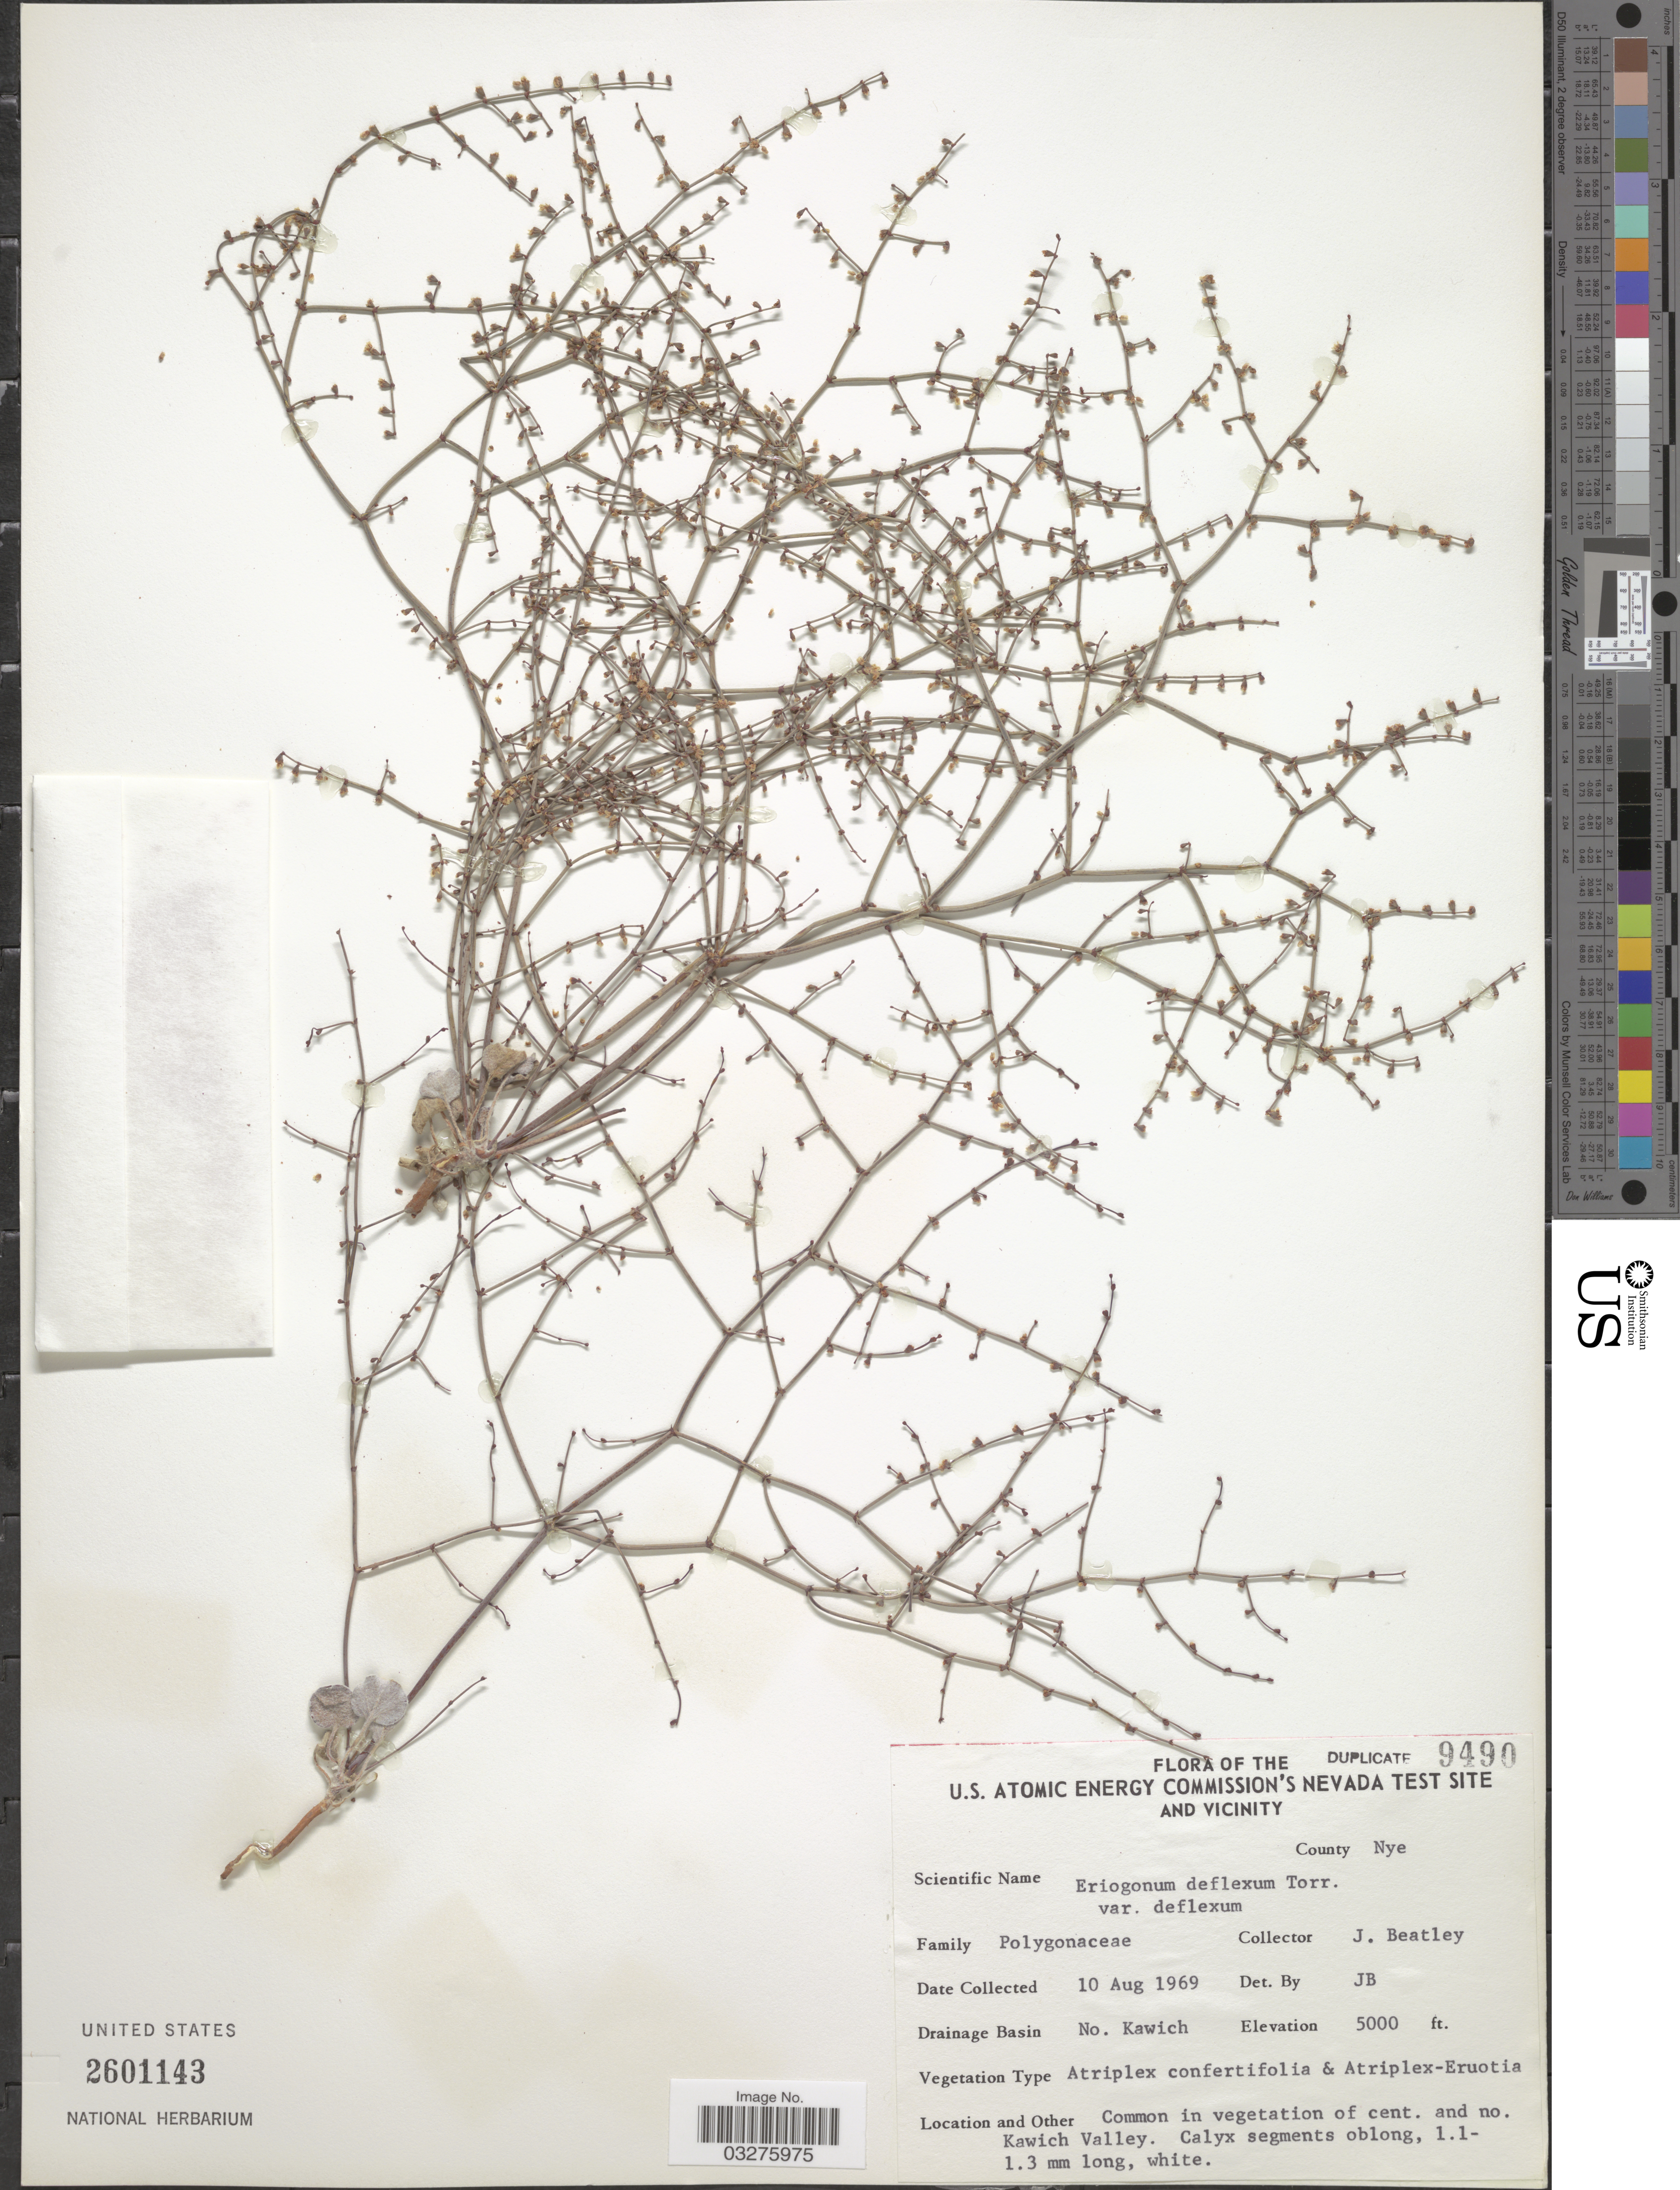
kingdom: Plantae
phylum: Tracheophyta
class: Magnoliopsida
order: Caryophyllales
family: Polygonaceae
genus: Eriogonum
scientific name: Eriogonum deflexum var. nevadense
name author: Reveal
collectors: J. C. Beatley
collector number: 9490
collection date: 1969-08-10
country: United States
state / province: Nevada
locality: The U.S. Atomic Energy Commission's Nevada Test Site and vicinity. County Nye. Drainage Basin No. Kawich. Cent. and no. Kawich Valley.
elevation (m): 1524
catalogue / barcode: US 2601143